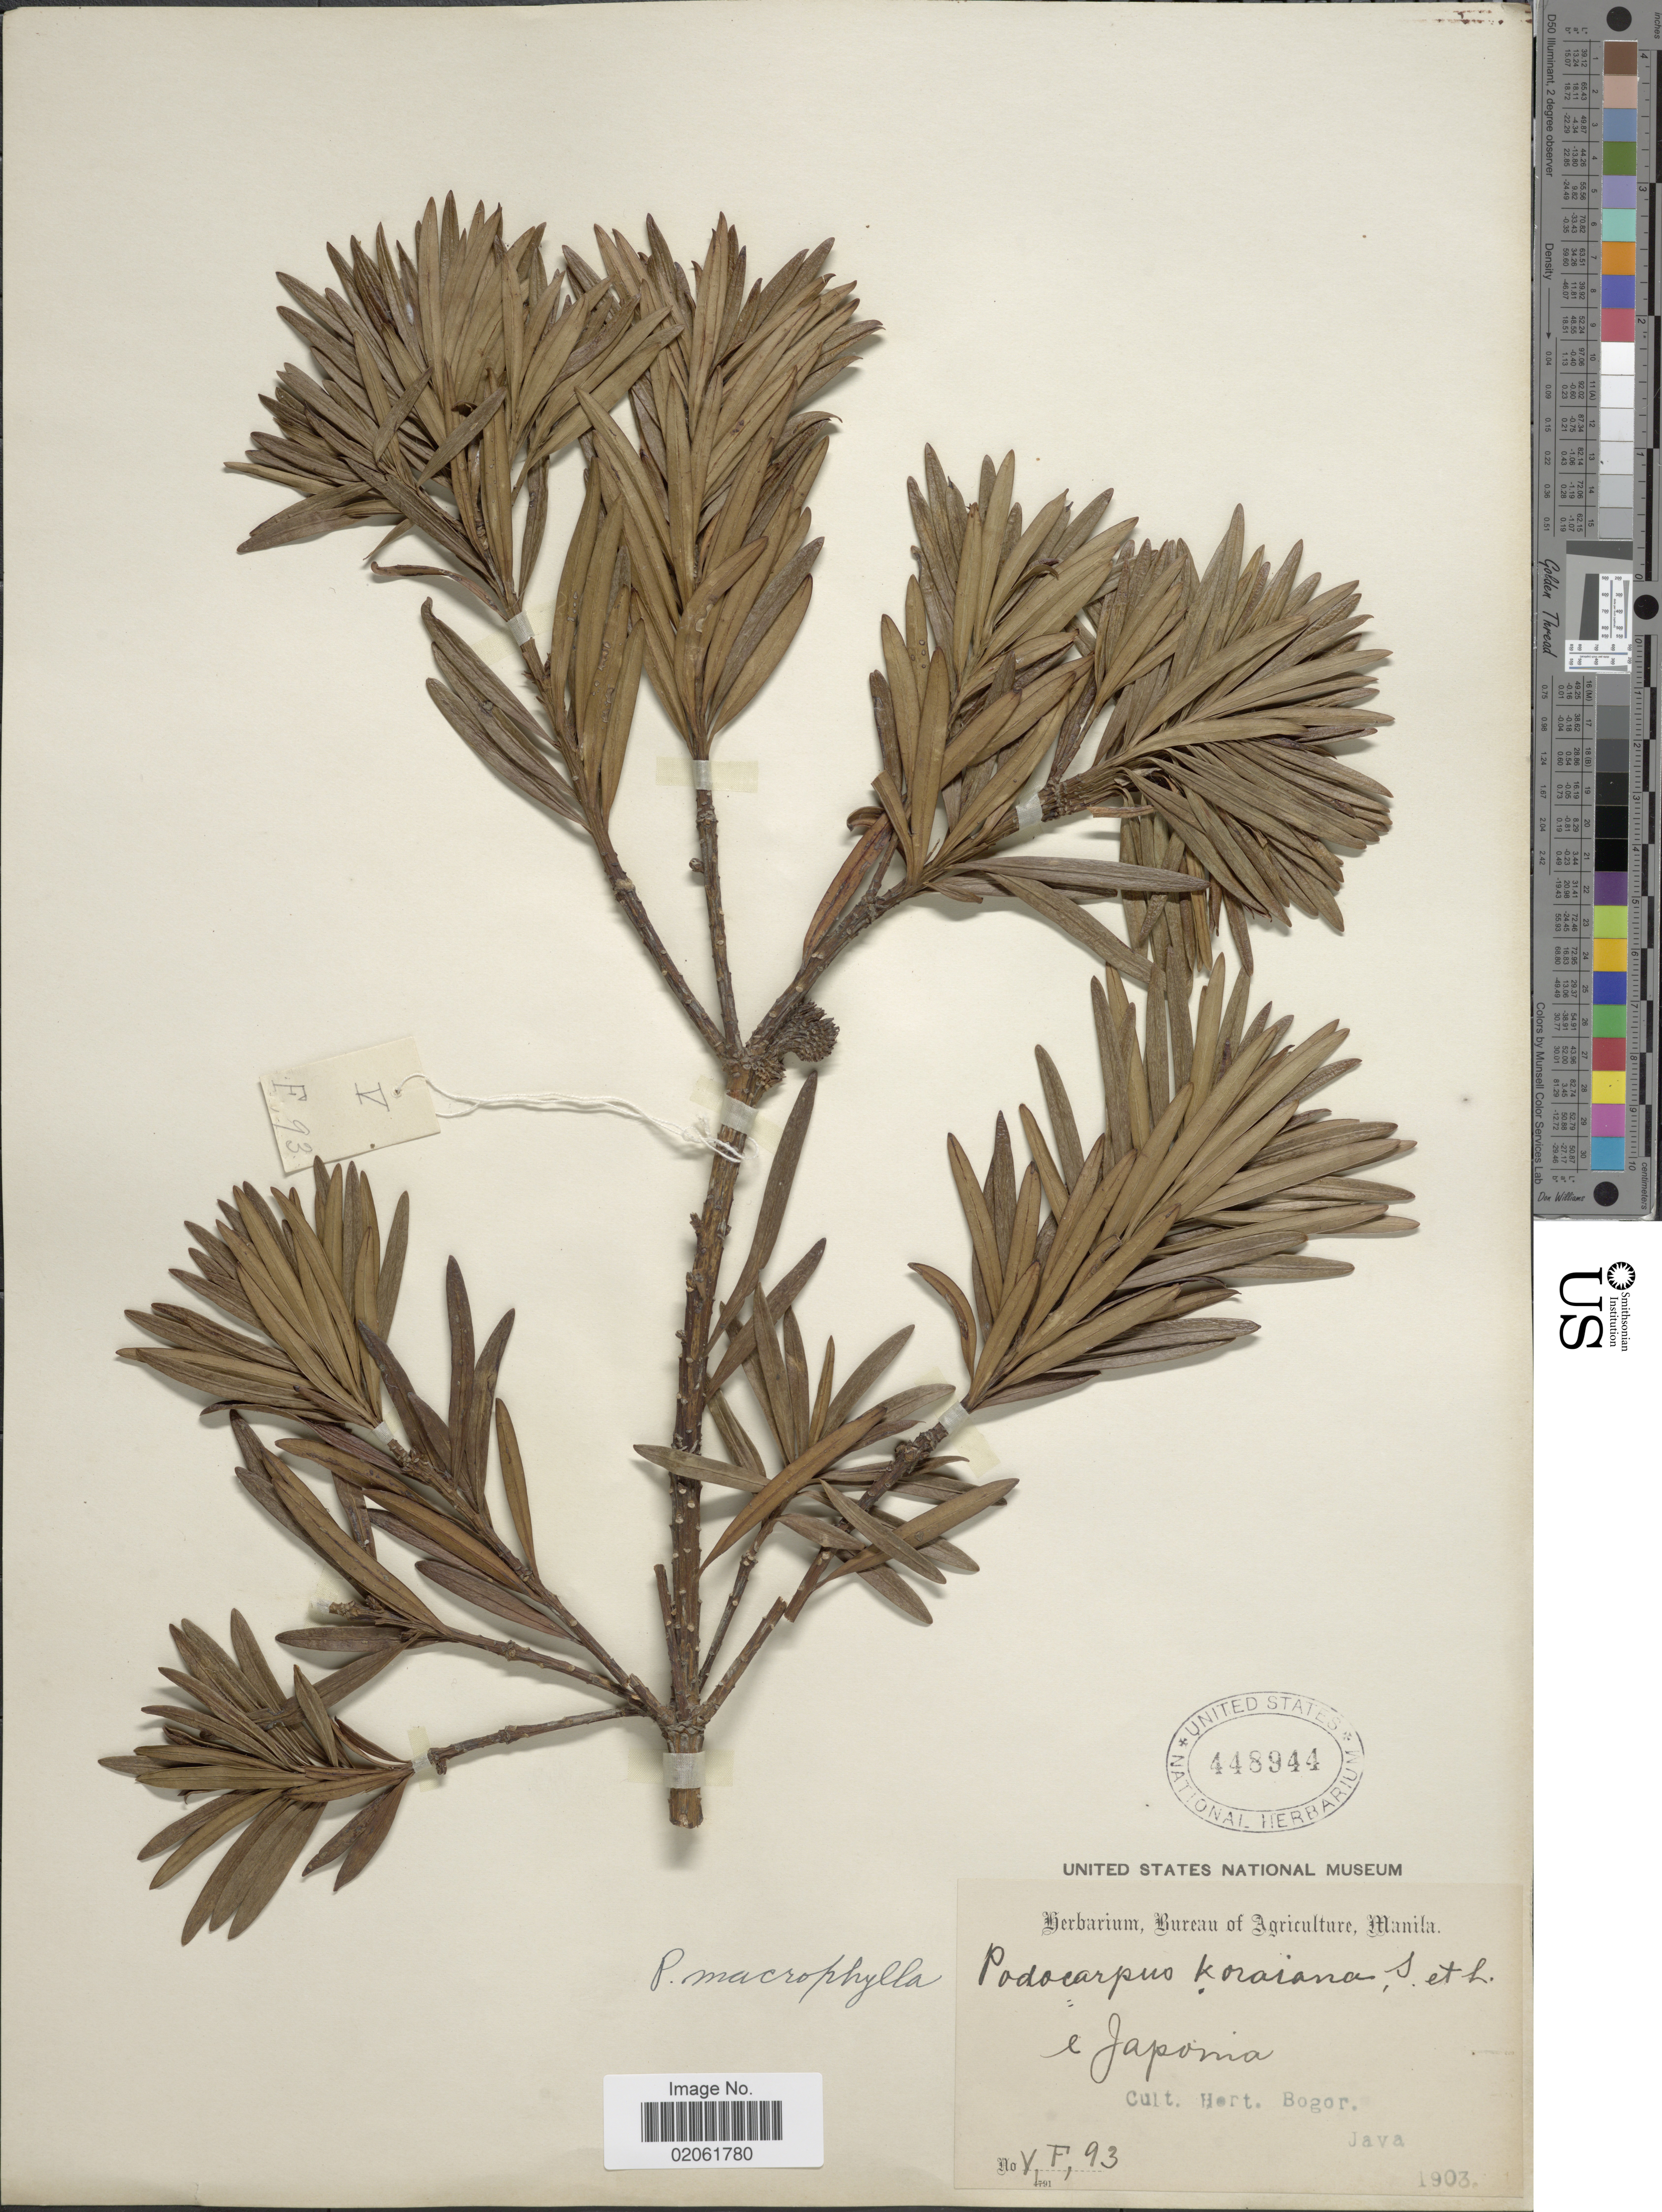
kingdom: Plantae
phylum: Tracheophyta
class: Pinopsida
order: Pinales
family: Podocarpaceae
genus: Podocarpus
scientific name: Podocarpus macrophyllus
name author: (Thunb.) Sweet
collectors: ex Herb. Bur. Agric. Manila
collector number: VF93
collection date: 1903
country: Indonesia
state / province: Java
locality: Cult. Hort. Bogor.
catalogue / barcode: US 448944